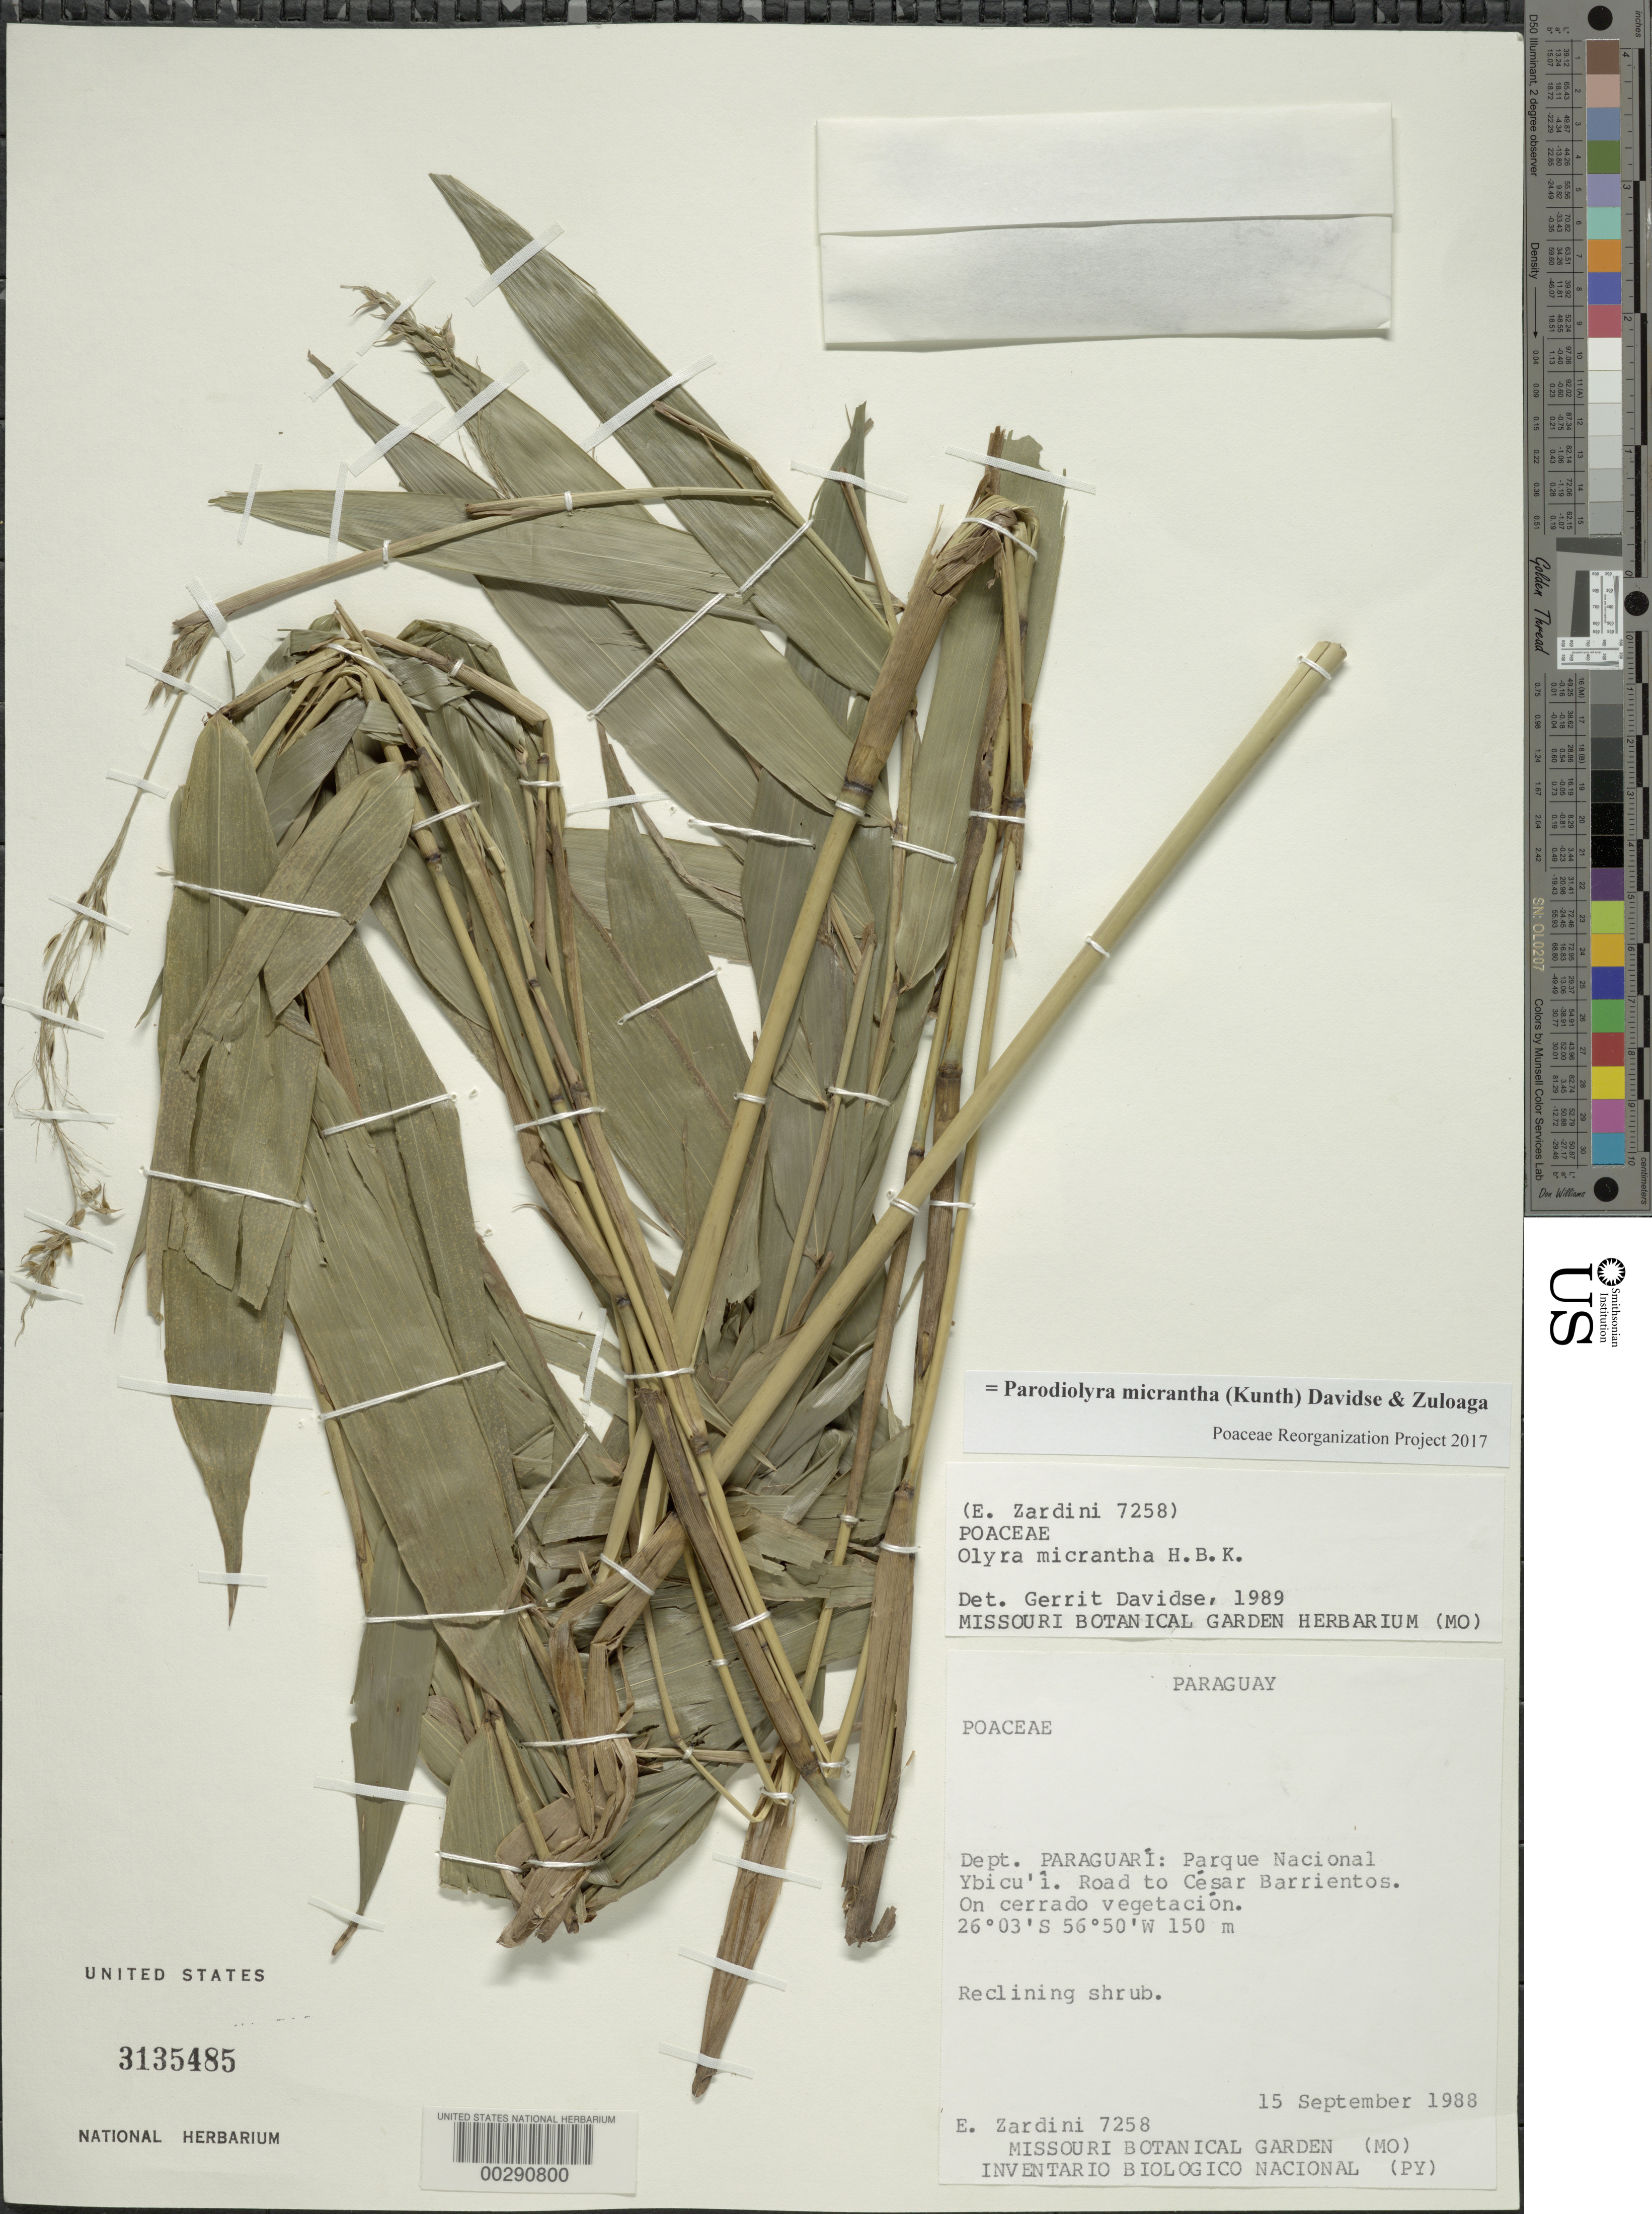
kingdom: Plantae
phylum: Tracheophyta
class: Liliopsida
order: Poales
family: Poaceae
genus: Parodiolyra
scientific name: Parodiolyra micrantha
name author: (Kunth) Davidse & Zuloaga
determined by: Poaceae Reorganization Project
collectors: E. M. Zardini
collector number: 7258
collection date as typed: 15 Sep 1988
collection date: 1988-09-15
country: Paraguay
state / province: Paraguarí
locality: Parque nacional ybicu'i; road to cear barrientos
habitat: On cerrado vegetation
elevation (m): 150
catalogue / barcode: US 3135485